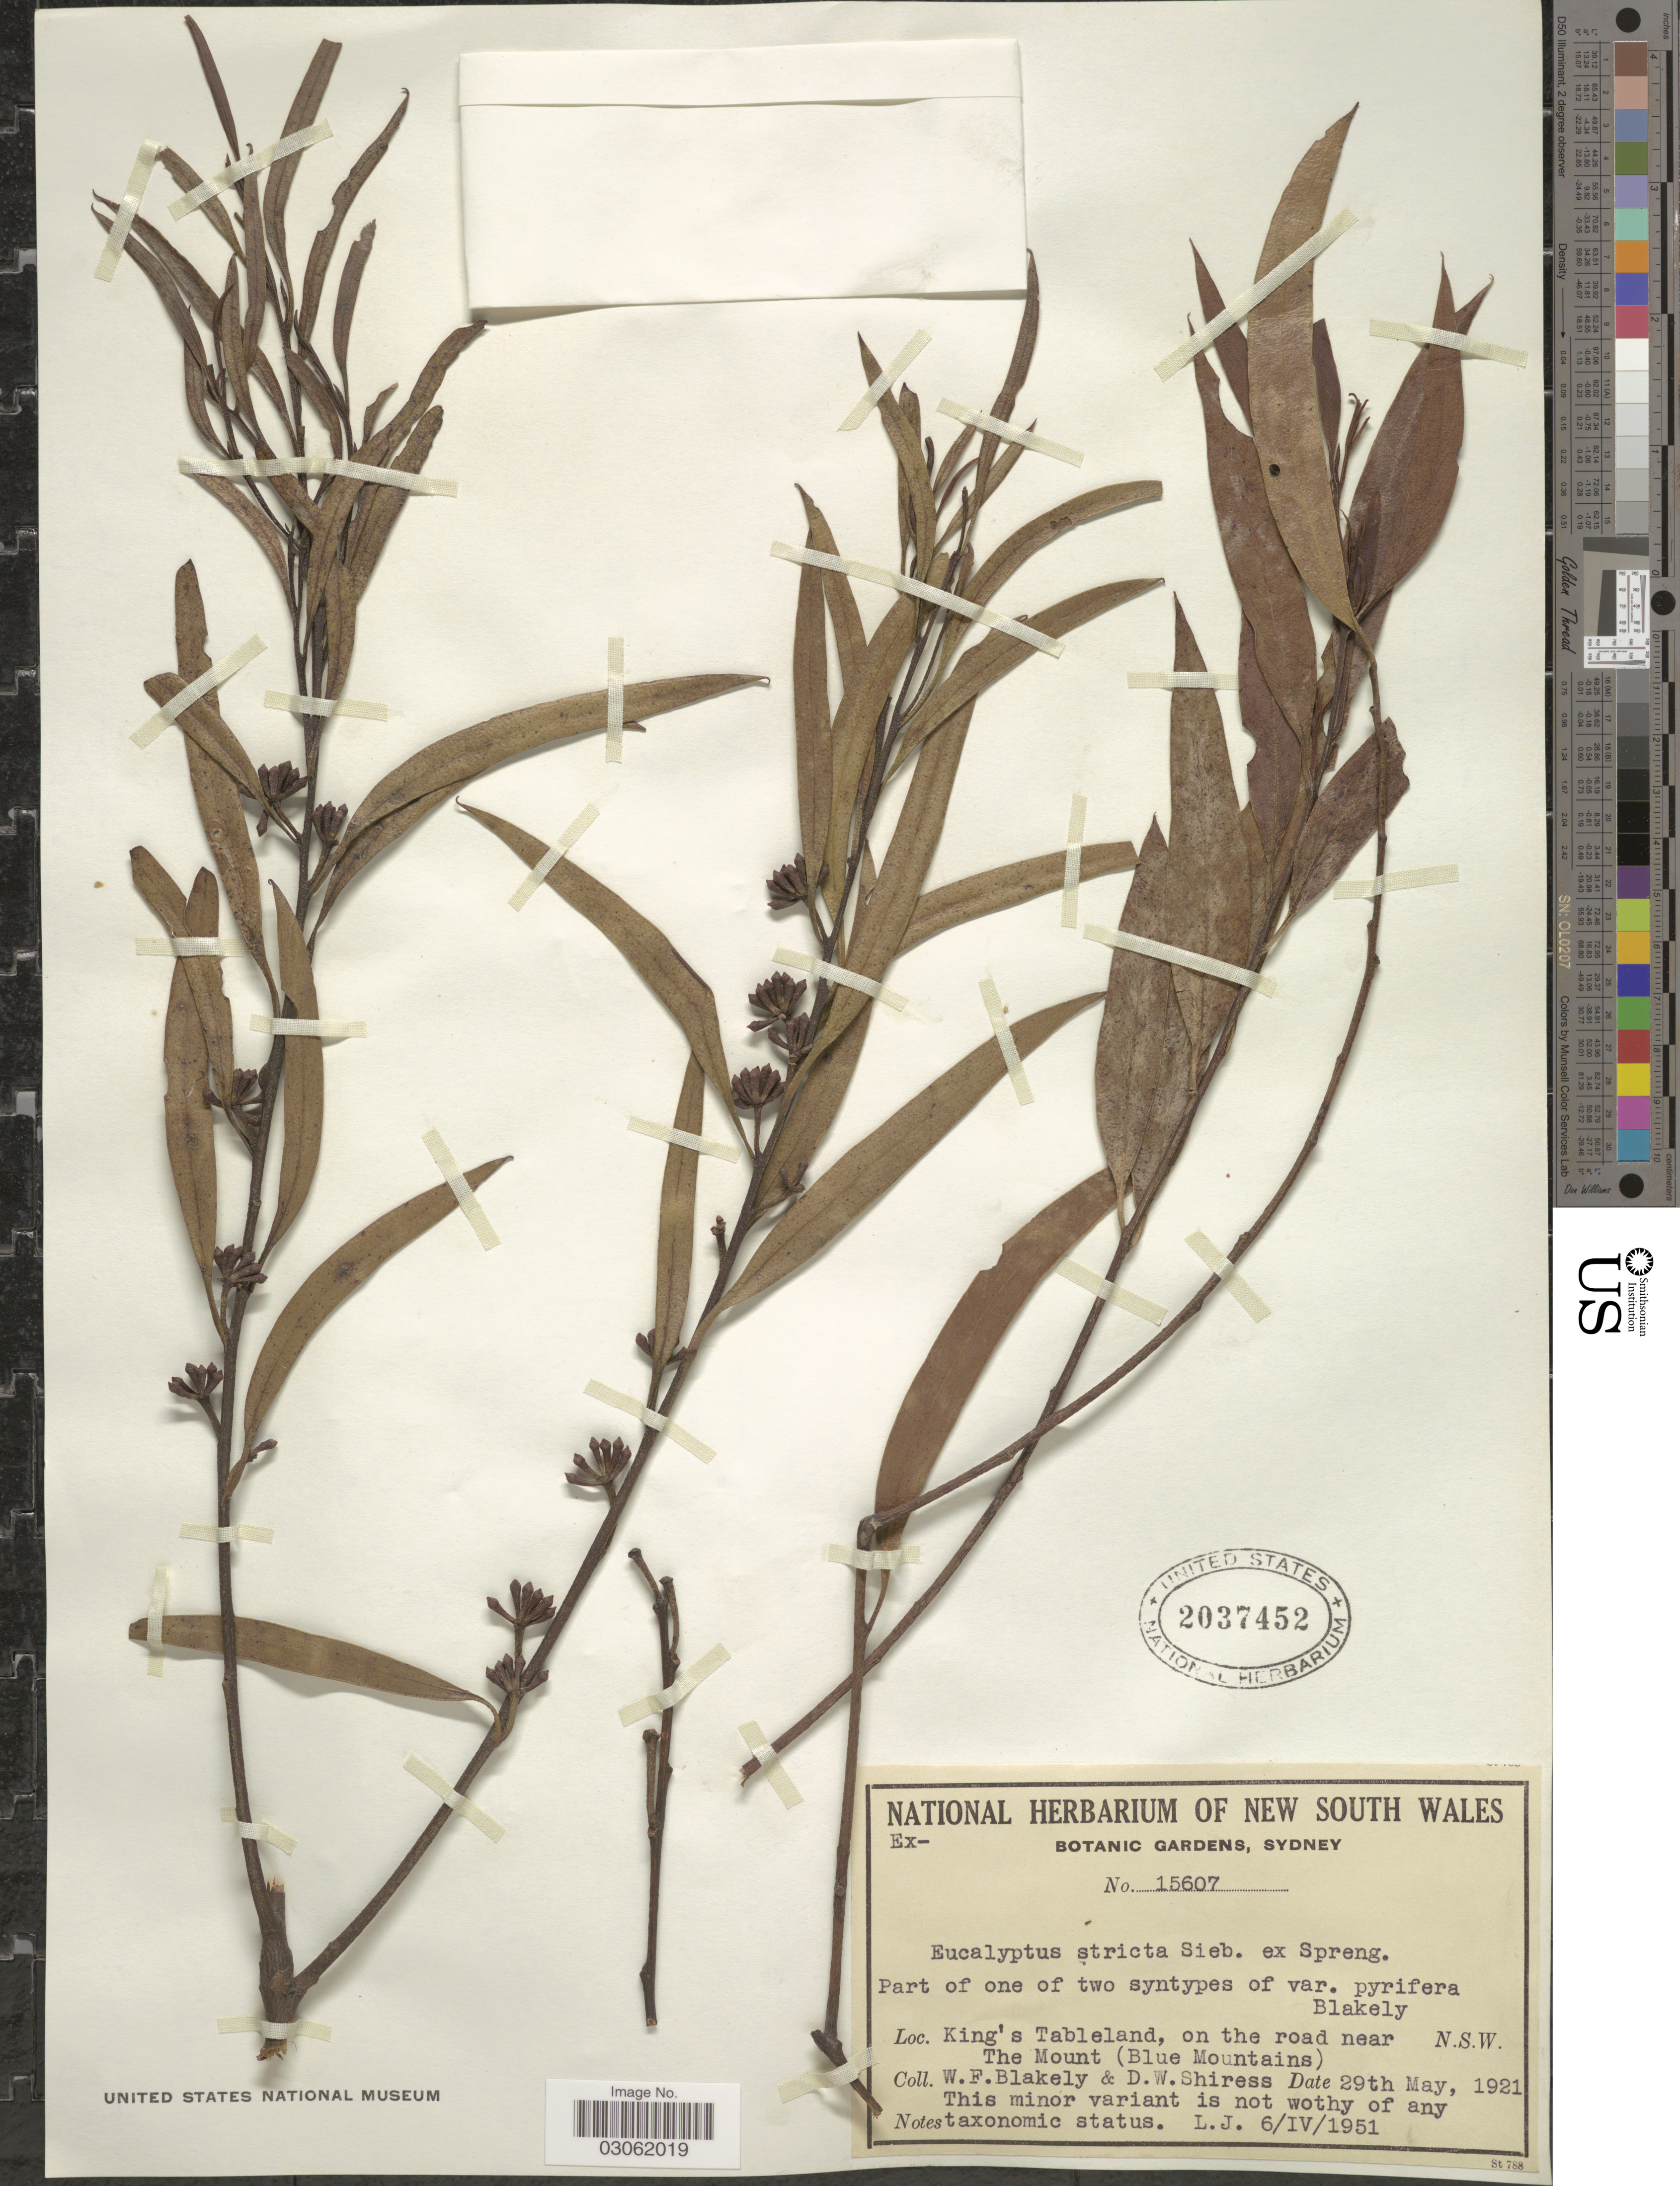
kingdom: Plantae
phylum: Tracheophyta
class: Magnoliopsida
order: Myrtales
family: Myrtaceae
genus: Eucalyptus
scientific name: Eucalyptus stricta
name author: Sieber ex Spreng.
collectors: W. Blakely & D. Shiress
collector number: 15607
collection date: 1921-05-29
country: Australia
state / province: New South Wales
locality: King's Tableland, on the road near The Mount (Blue Mountains). N. S. W.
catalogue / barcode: US 2037452